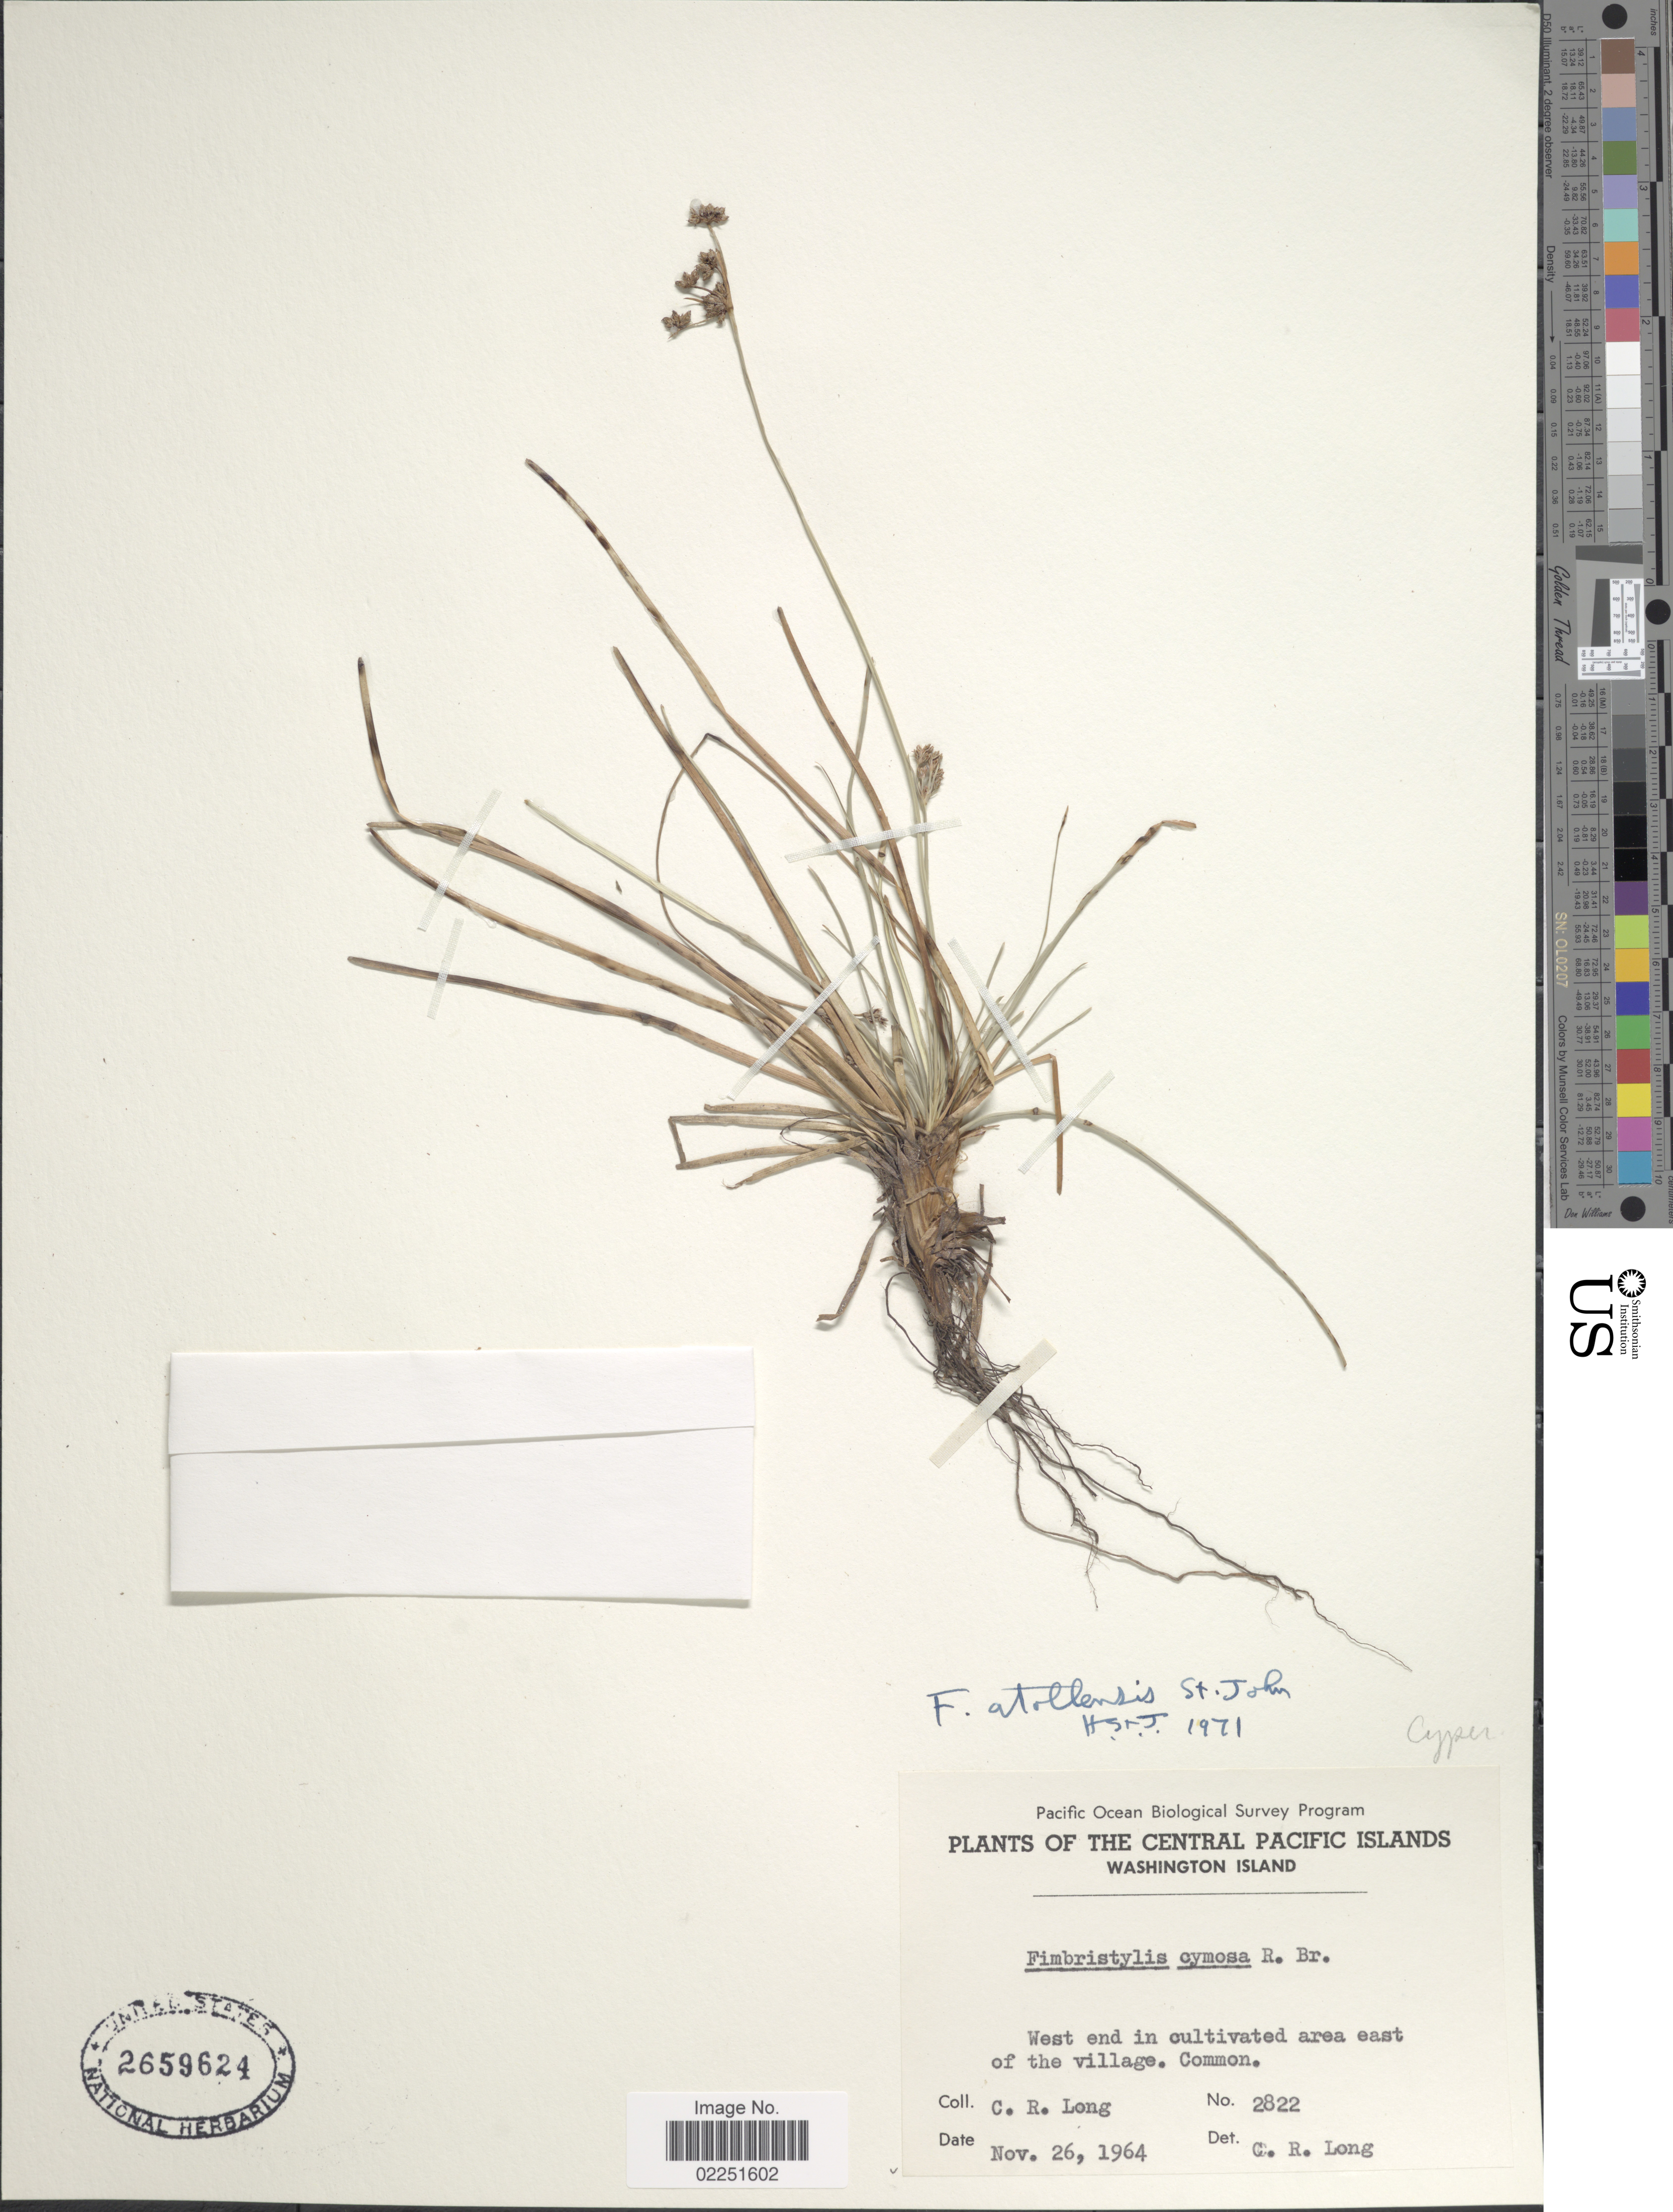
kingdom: Plantae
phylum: Tracheophyta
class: Liliopsida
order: Poales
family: Cyperaceae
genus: Fimbristylis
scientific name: Fimbristylis cymosa subsp. spathacea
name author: (Roth) T. Koyama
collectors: C. R. Long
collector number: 2822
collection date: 1964-11-26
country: Kiribati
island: Teraina [Washington]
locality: Central Pacific Islands, Washington Island, West end in cultivated area east of the village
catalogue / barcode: US 2659624